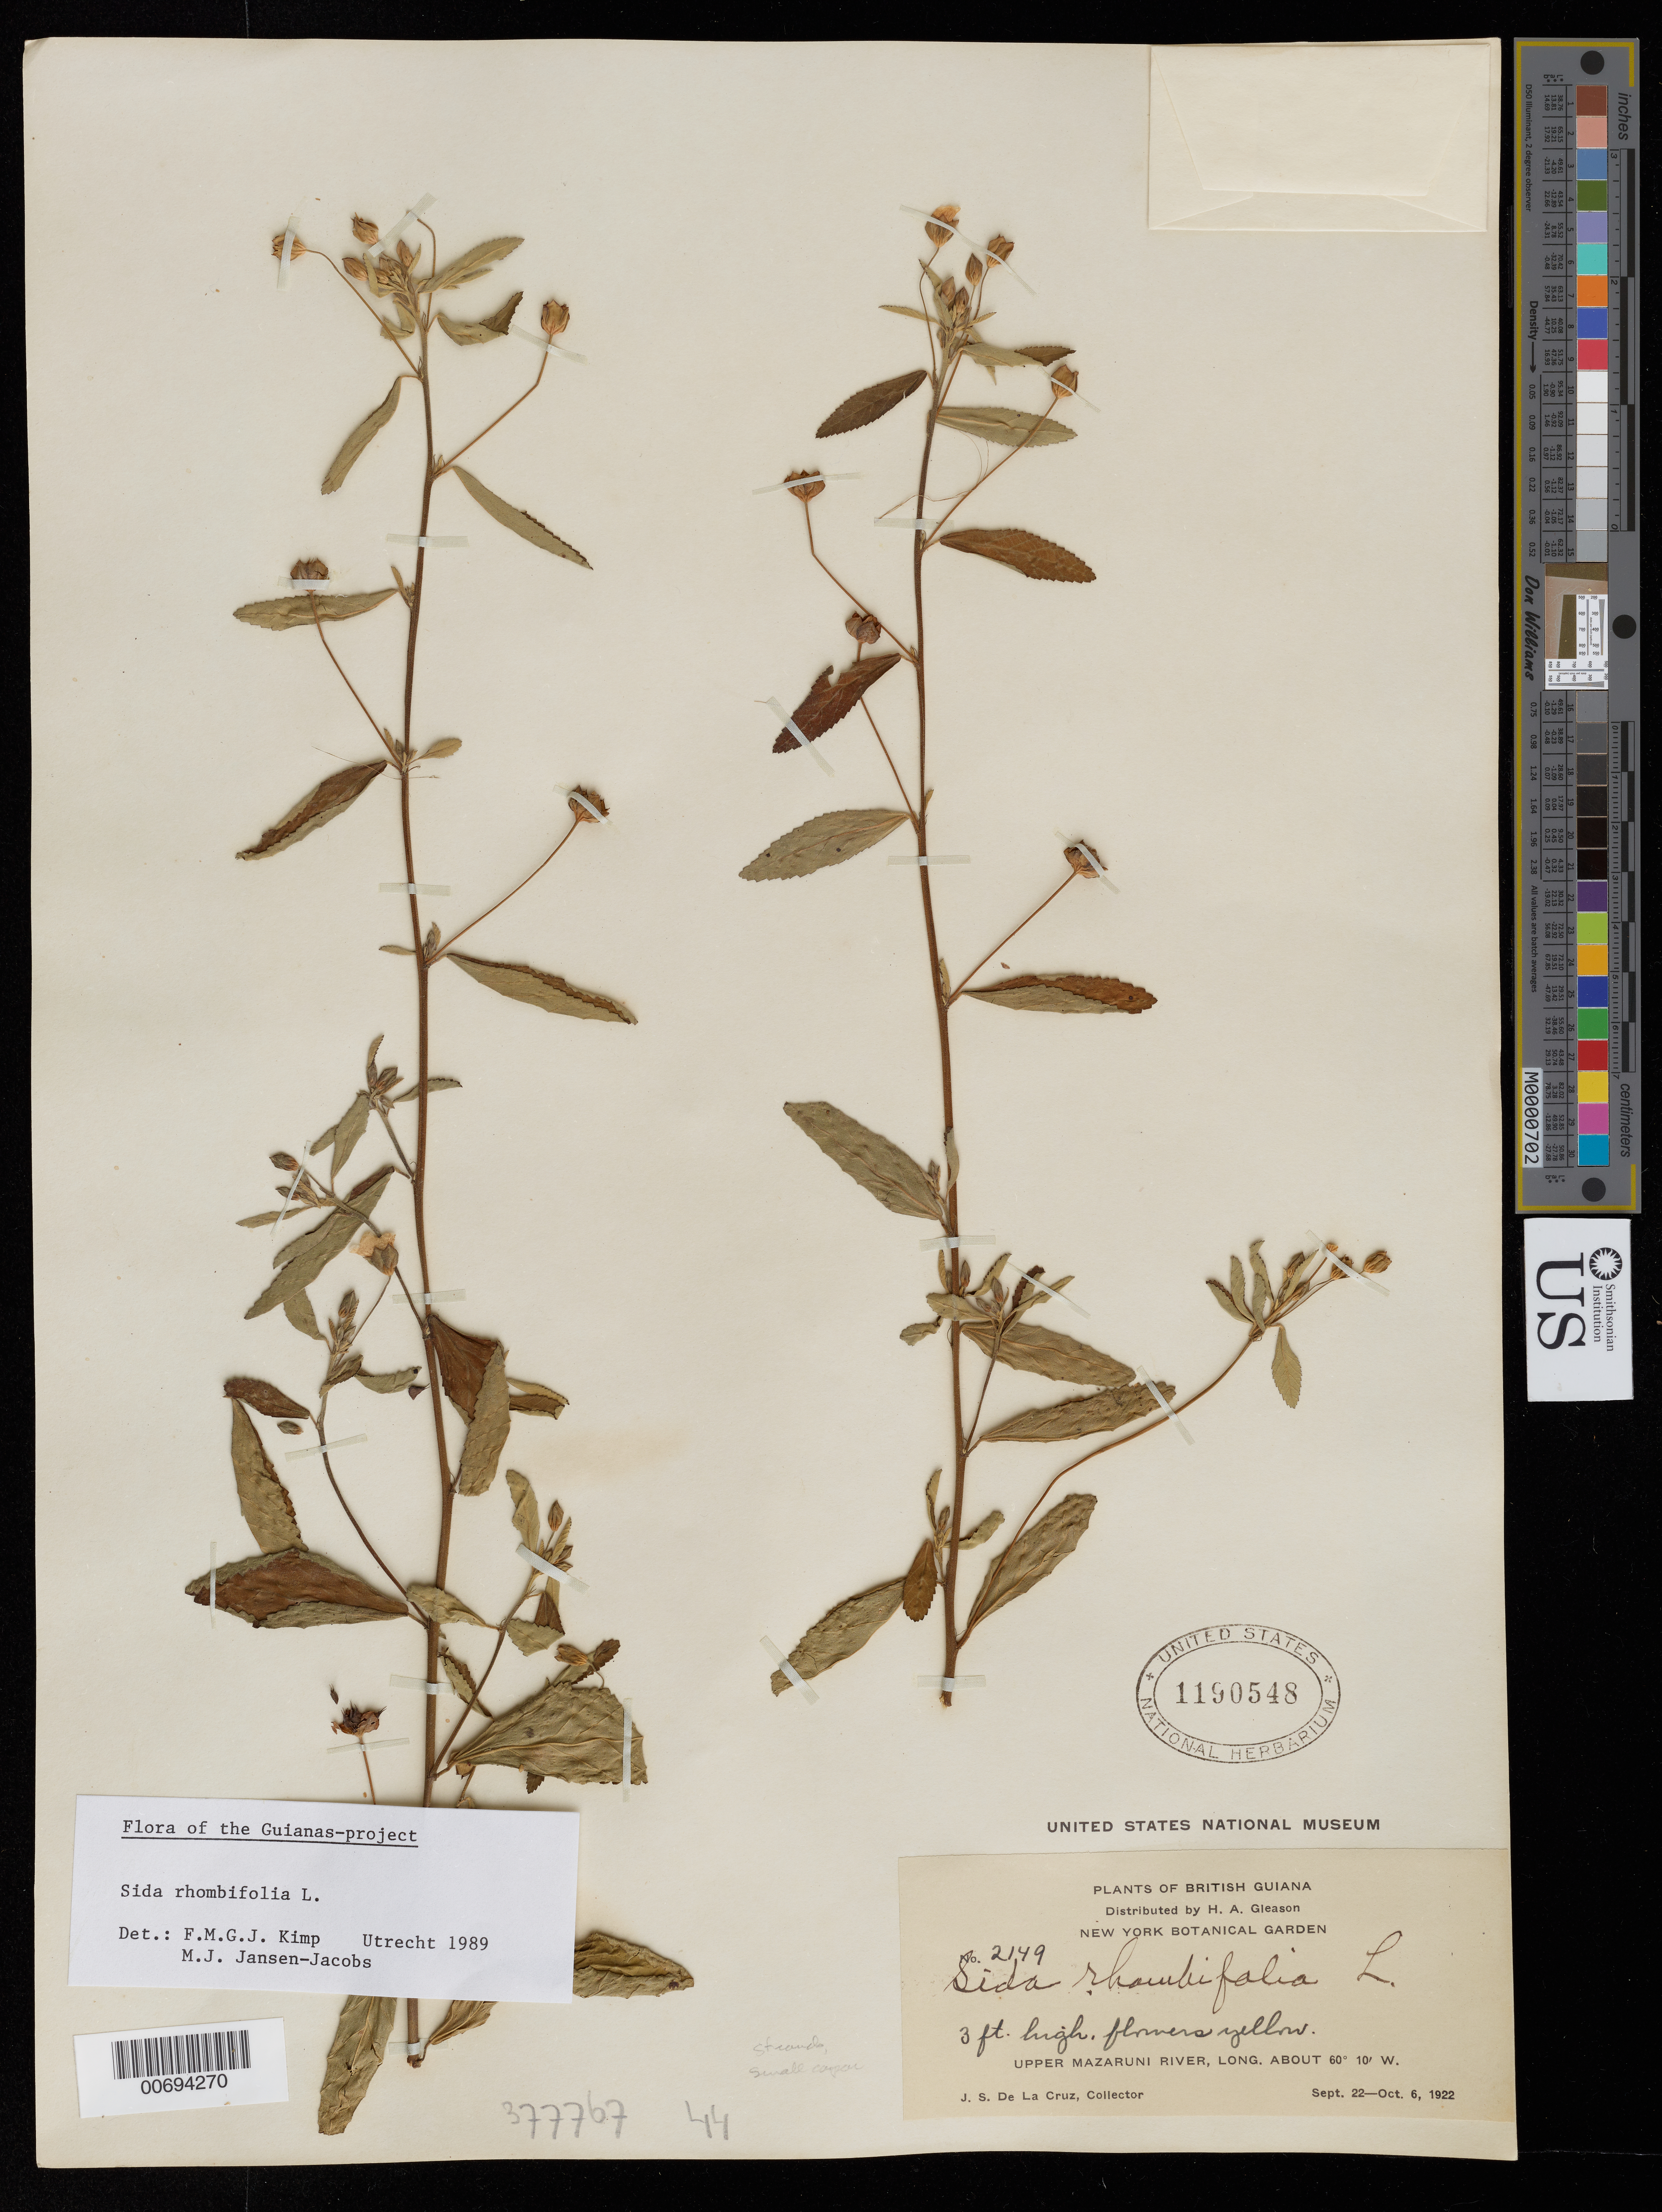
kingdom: Plantae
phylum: Tracheophyta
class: Magnoliopsida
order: Malvales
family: Malvaceae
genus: Sida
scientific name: Sida rhombifolia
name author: L.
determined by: Kimp, F. M.; Jansen-Jacobs, M. J.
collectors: J. S. de la Cruz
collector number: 2149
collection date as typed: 22-Sep-22 to 6-Oct-22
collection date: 1922-09-22/1922-10-06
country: Guyana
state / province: Cuyuni-Mazaruni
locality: Upper Mazaruni R.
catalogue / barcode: US 1190548